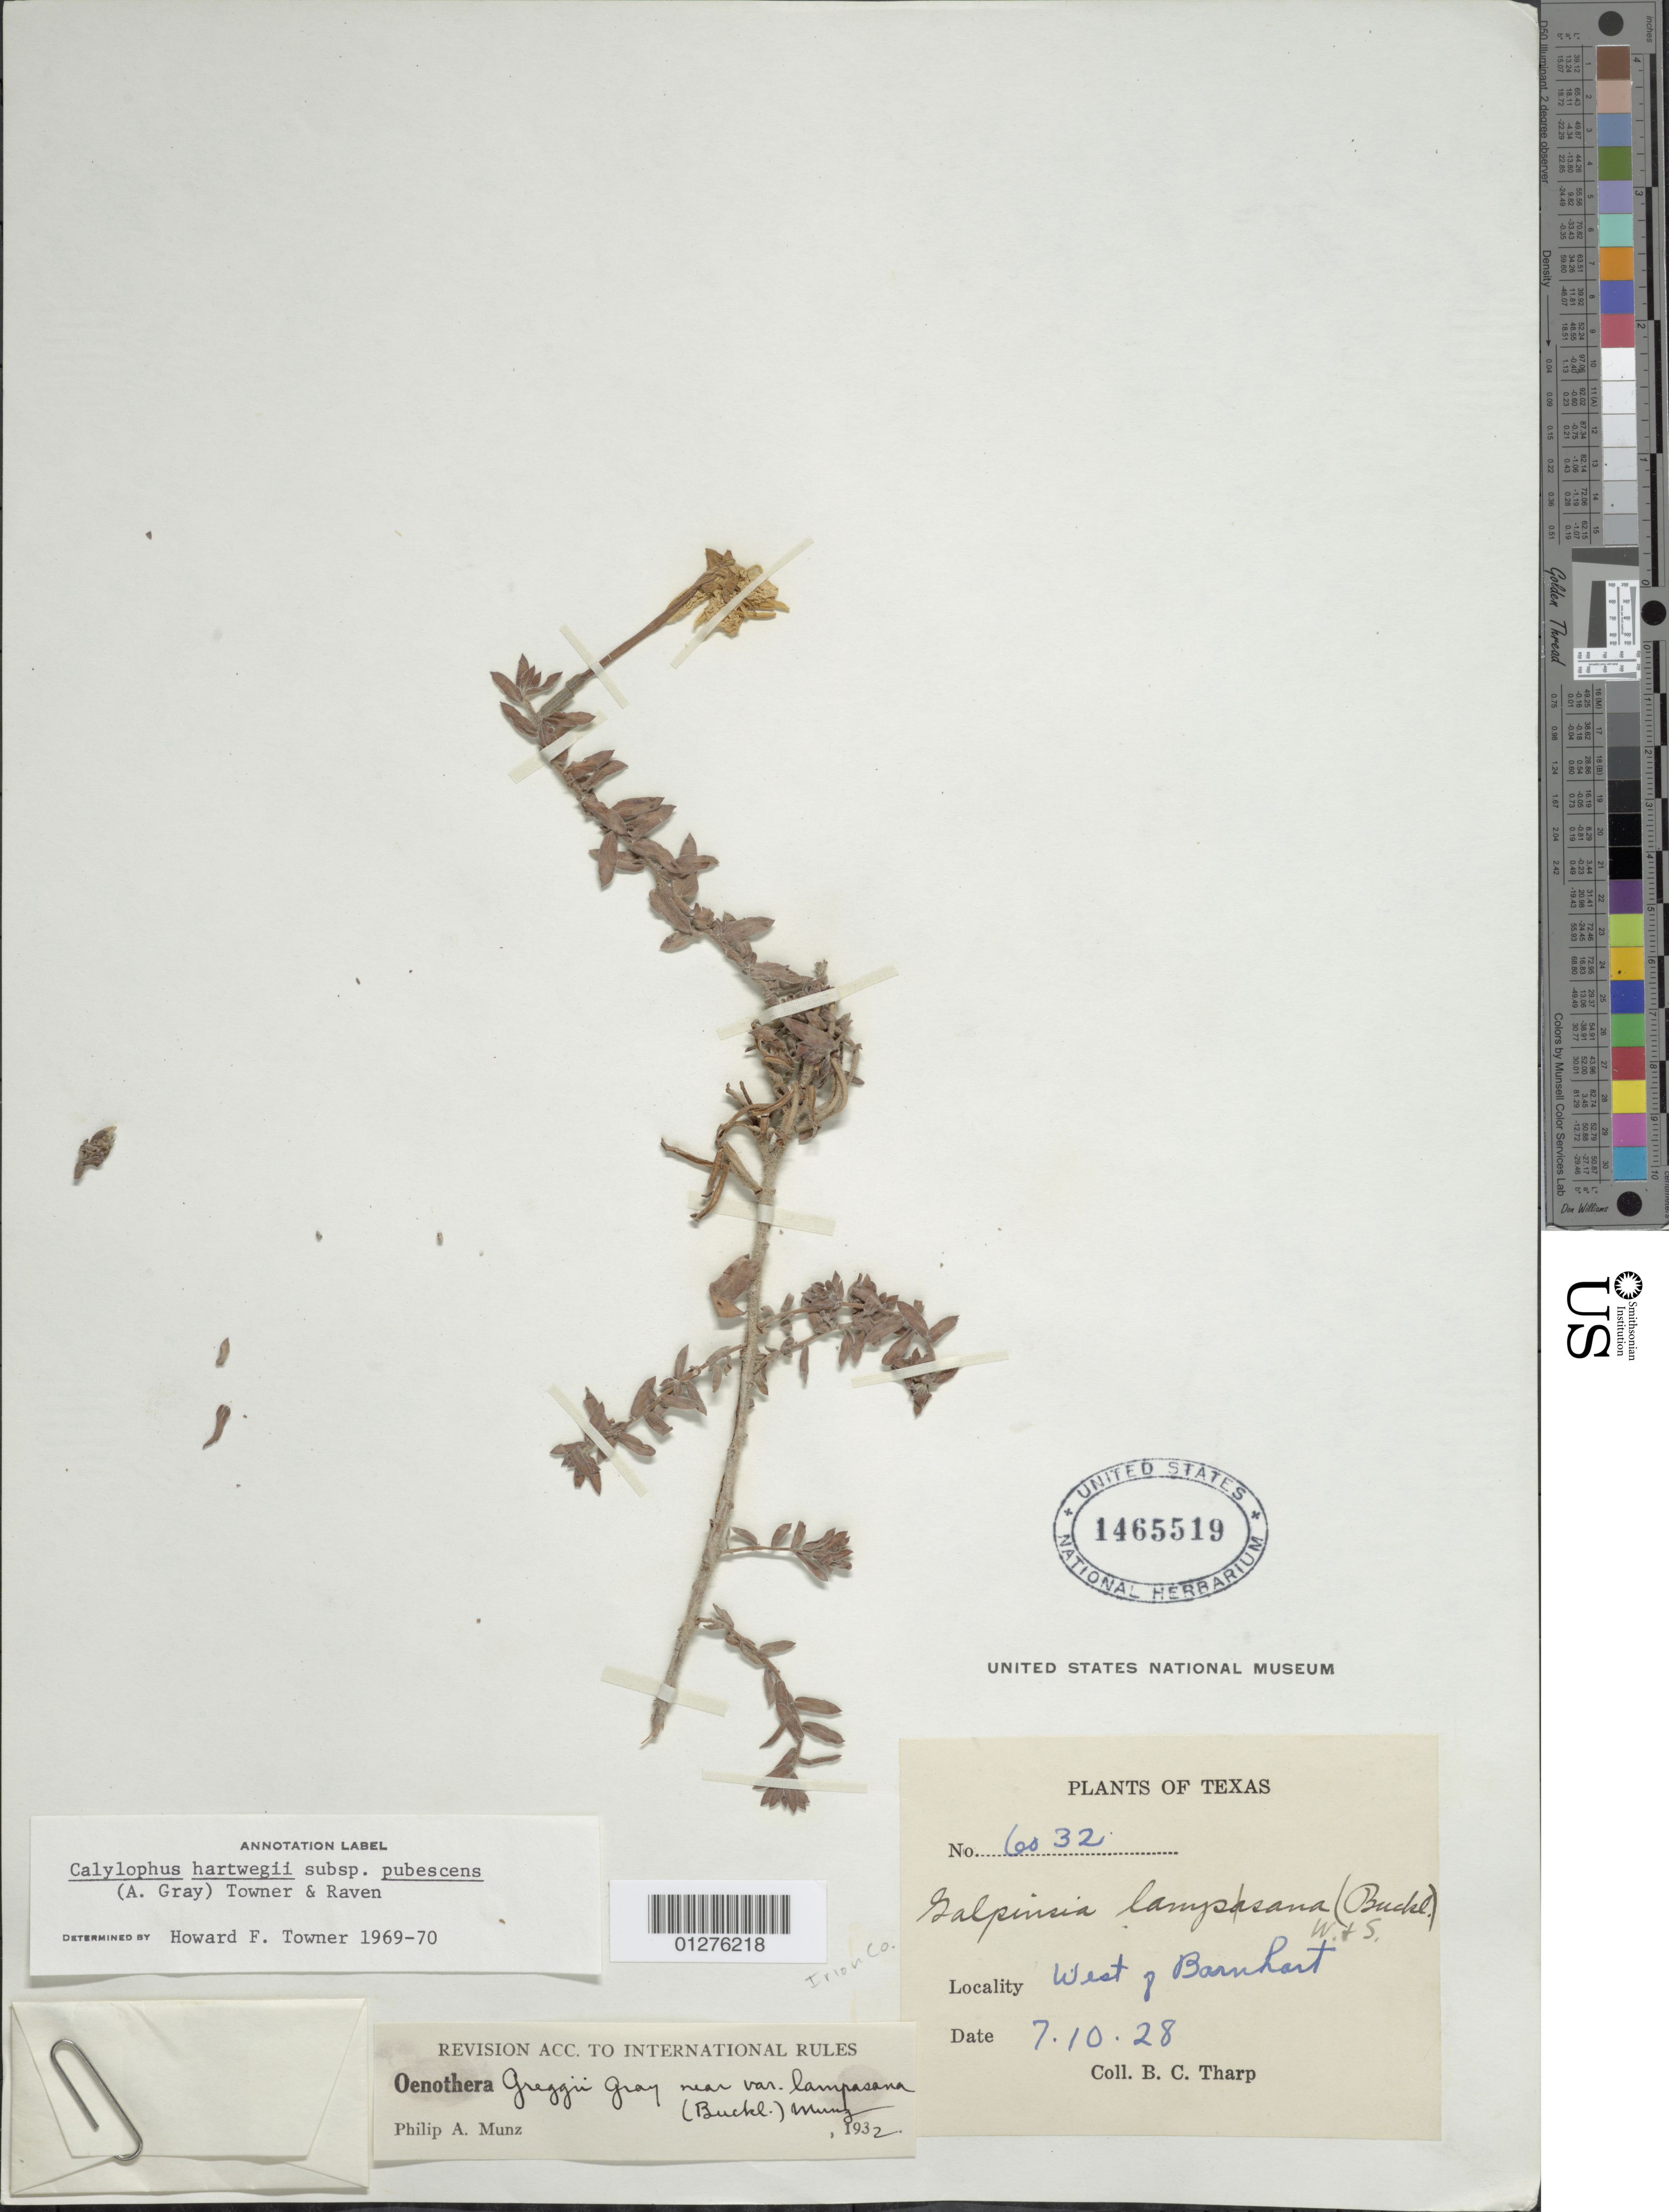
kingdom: Plantae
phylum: Tracheophyta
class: Magnoliopsida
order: Myrtales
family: Onagraceae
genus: Oenothera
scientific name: Oenothera hartwegii subsp. pubescens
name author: (A. Gray) W.L. Wagner & Hoch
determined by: Towner, H. F.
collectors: B. C. Tharp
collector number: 6032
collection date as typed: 7.10.28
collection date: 1928-07-10 or 1928-10-07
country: United States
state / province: Texas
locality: West of Barnhart.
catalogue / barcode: US 1465519